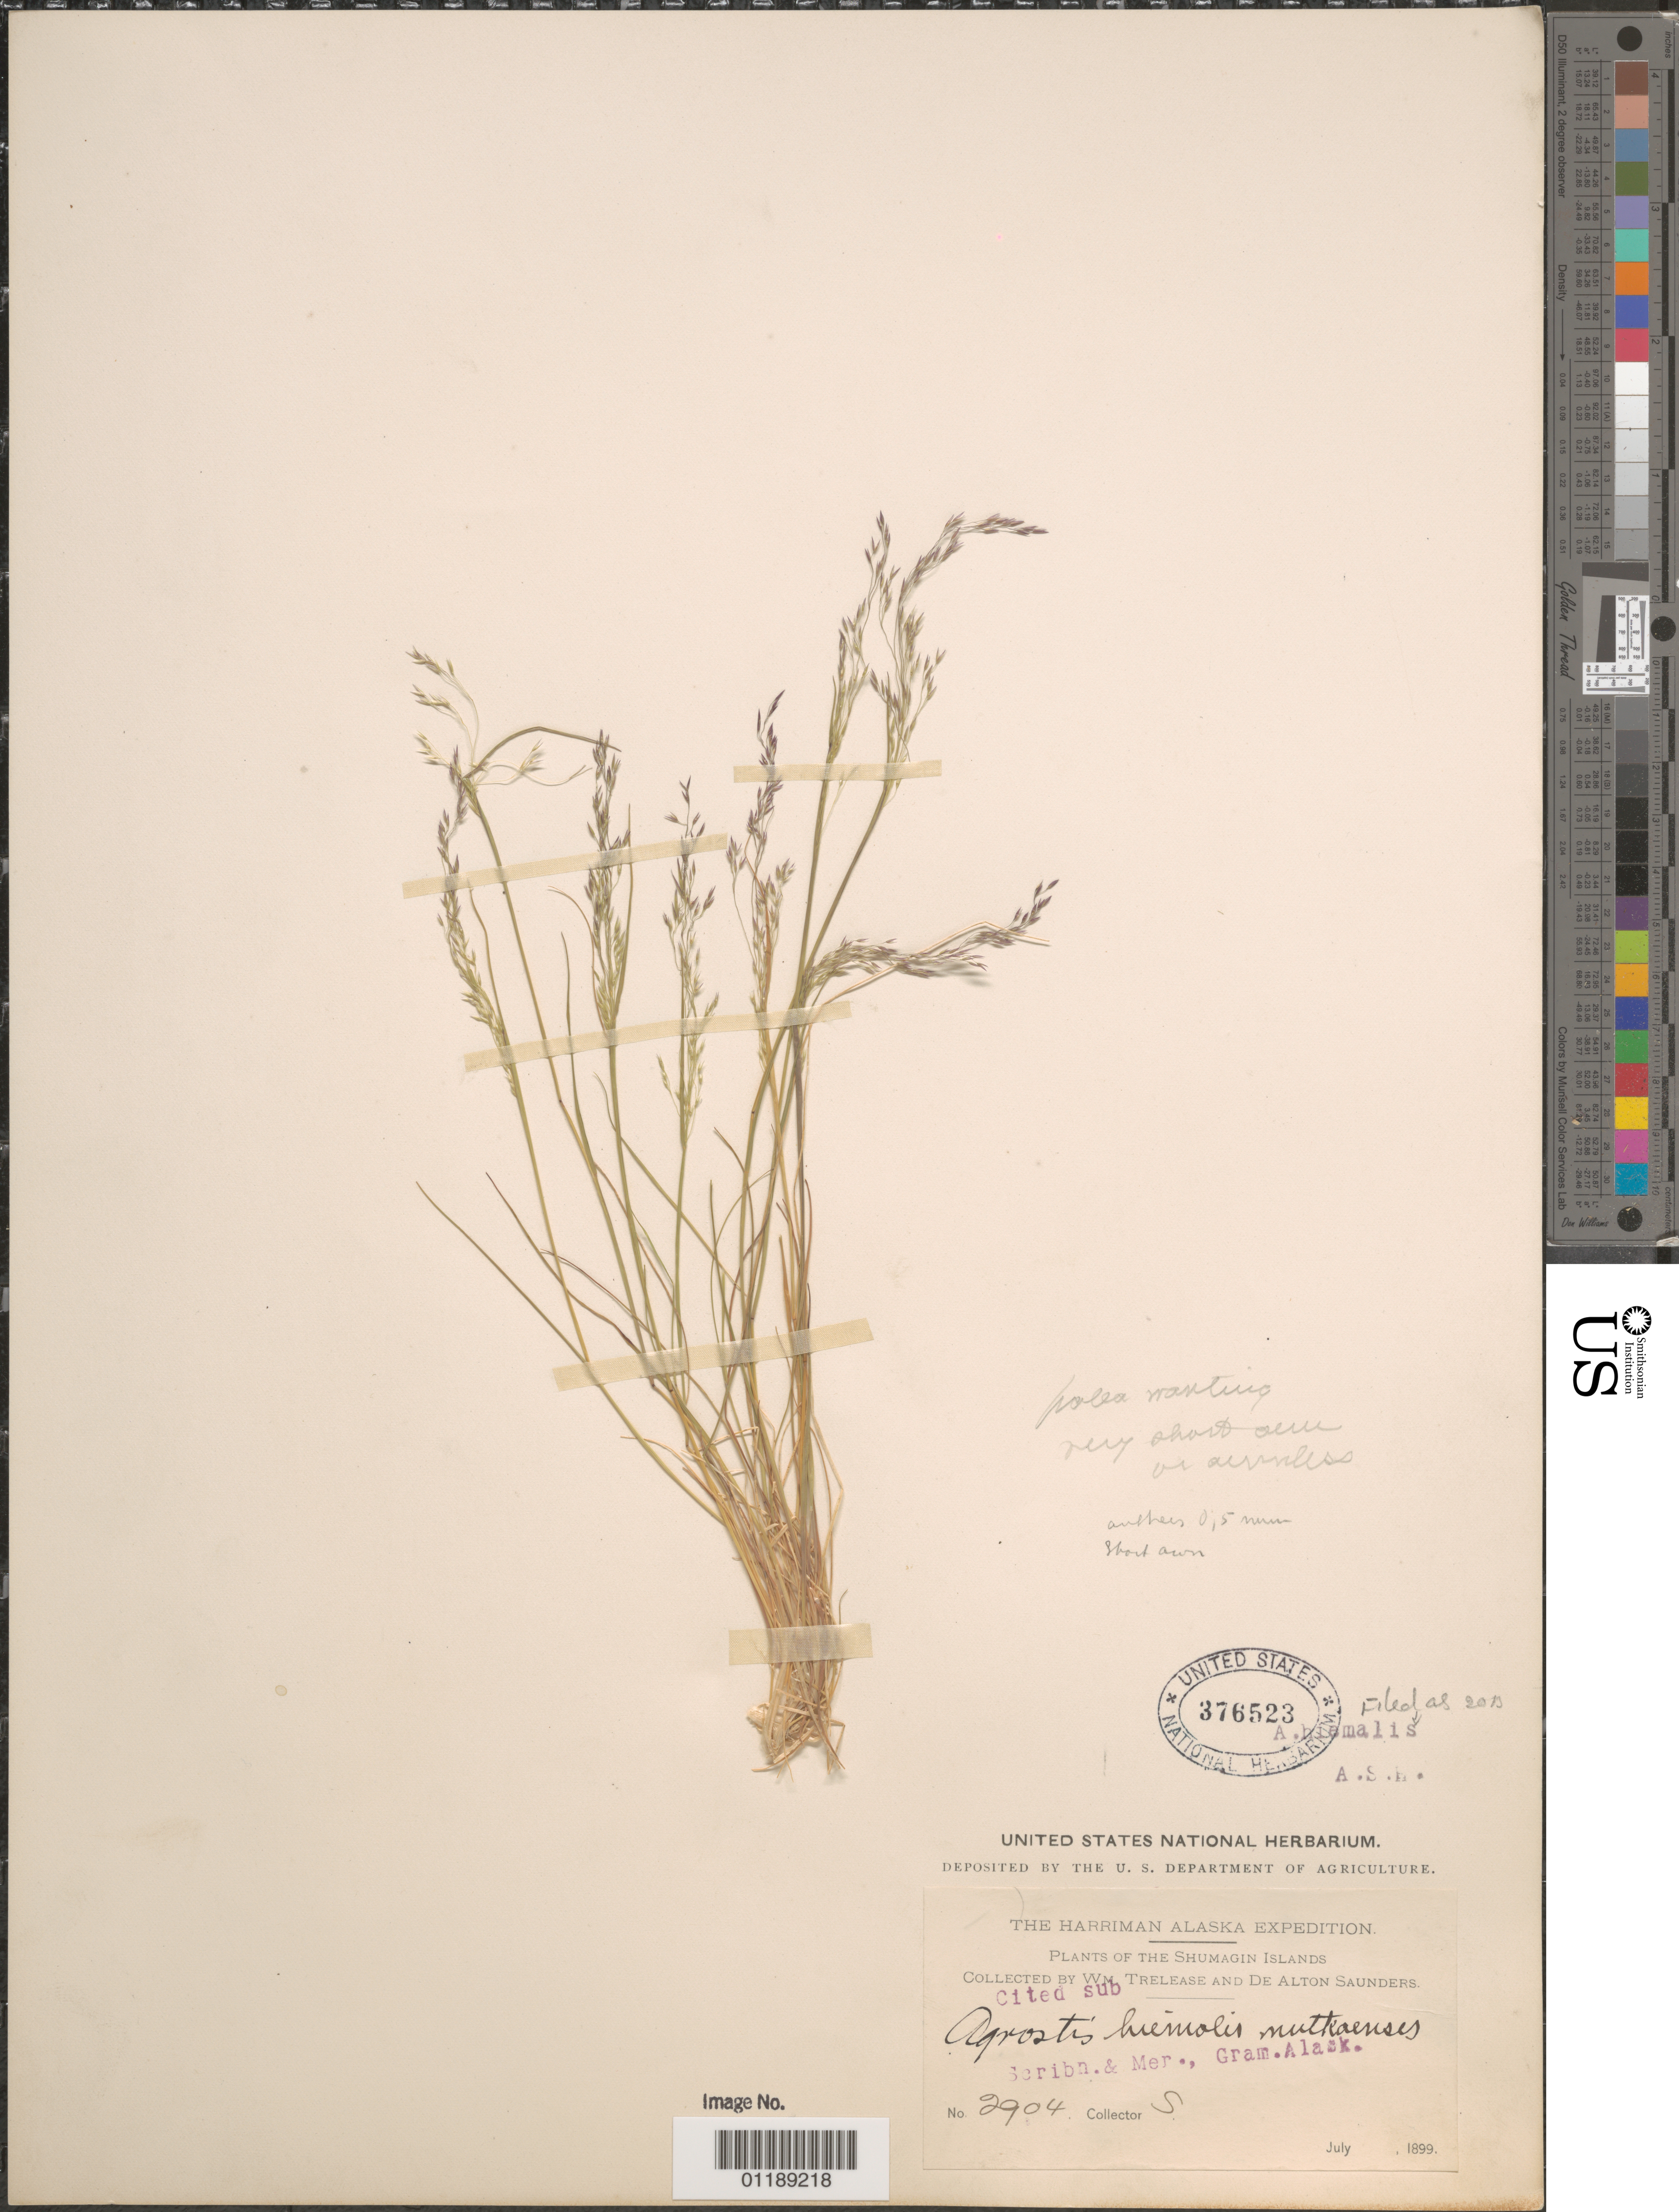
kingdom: Plantae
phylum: Tracheophyta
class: Liliopsida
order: Poales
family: Poaceae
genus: Agrostis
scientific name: Agrostis hiemalis (Walter) Britton et al., orth. var.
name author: (Walter) Britton et al.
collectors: W. Trelease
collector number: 2904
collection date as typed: Jul 1899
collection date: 1899-07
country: United States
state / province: Alaska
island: Shumagin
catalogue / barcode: US 376523